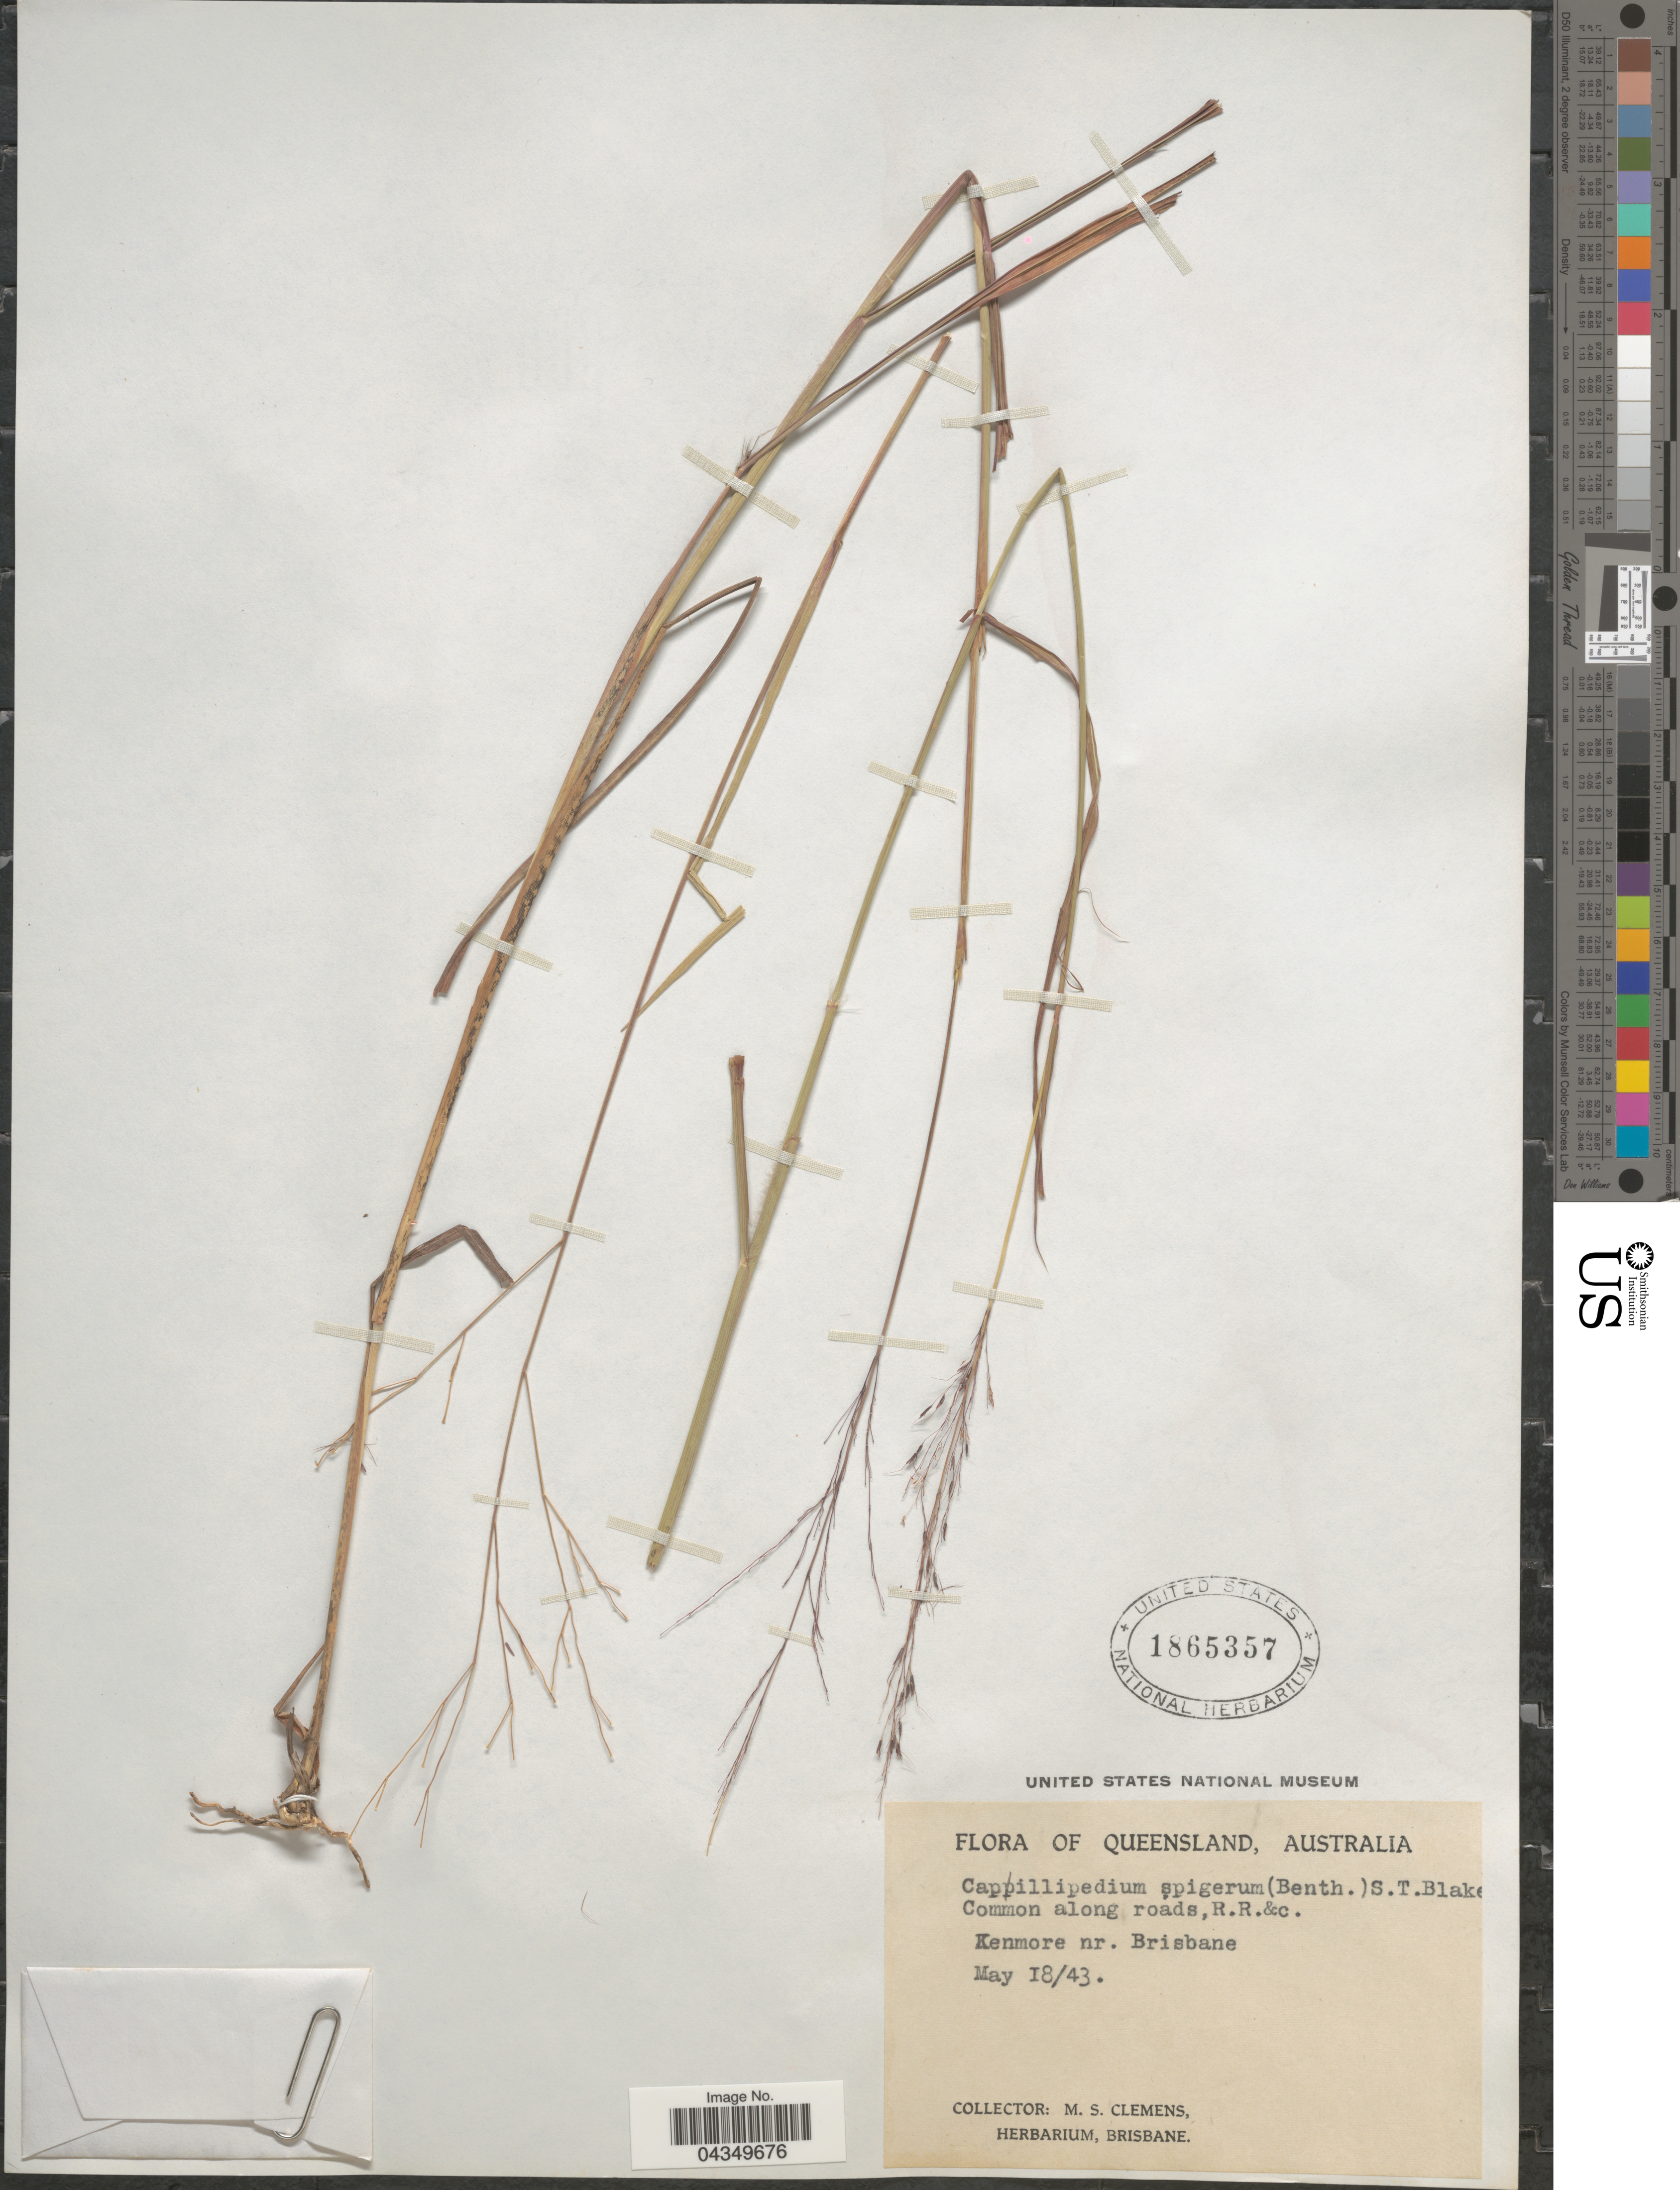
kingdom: Plantae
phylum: Tracheophyta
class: Liliopsida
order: Poales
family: Poaceae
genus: Capillipedium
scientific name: Capillipedium spicigerum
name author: S.T. Blake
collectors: M. S. Clemens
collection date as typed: Transcribed d/m/y: 18/5/43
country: Australia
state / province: Queensland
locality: Kenmore nr. Brisbane.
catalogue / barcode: US 1865357